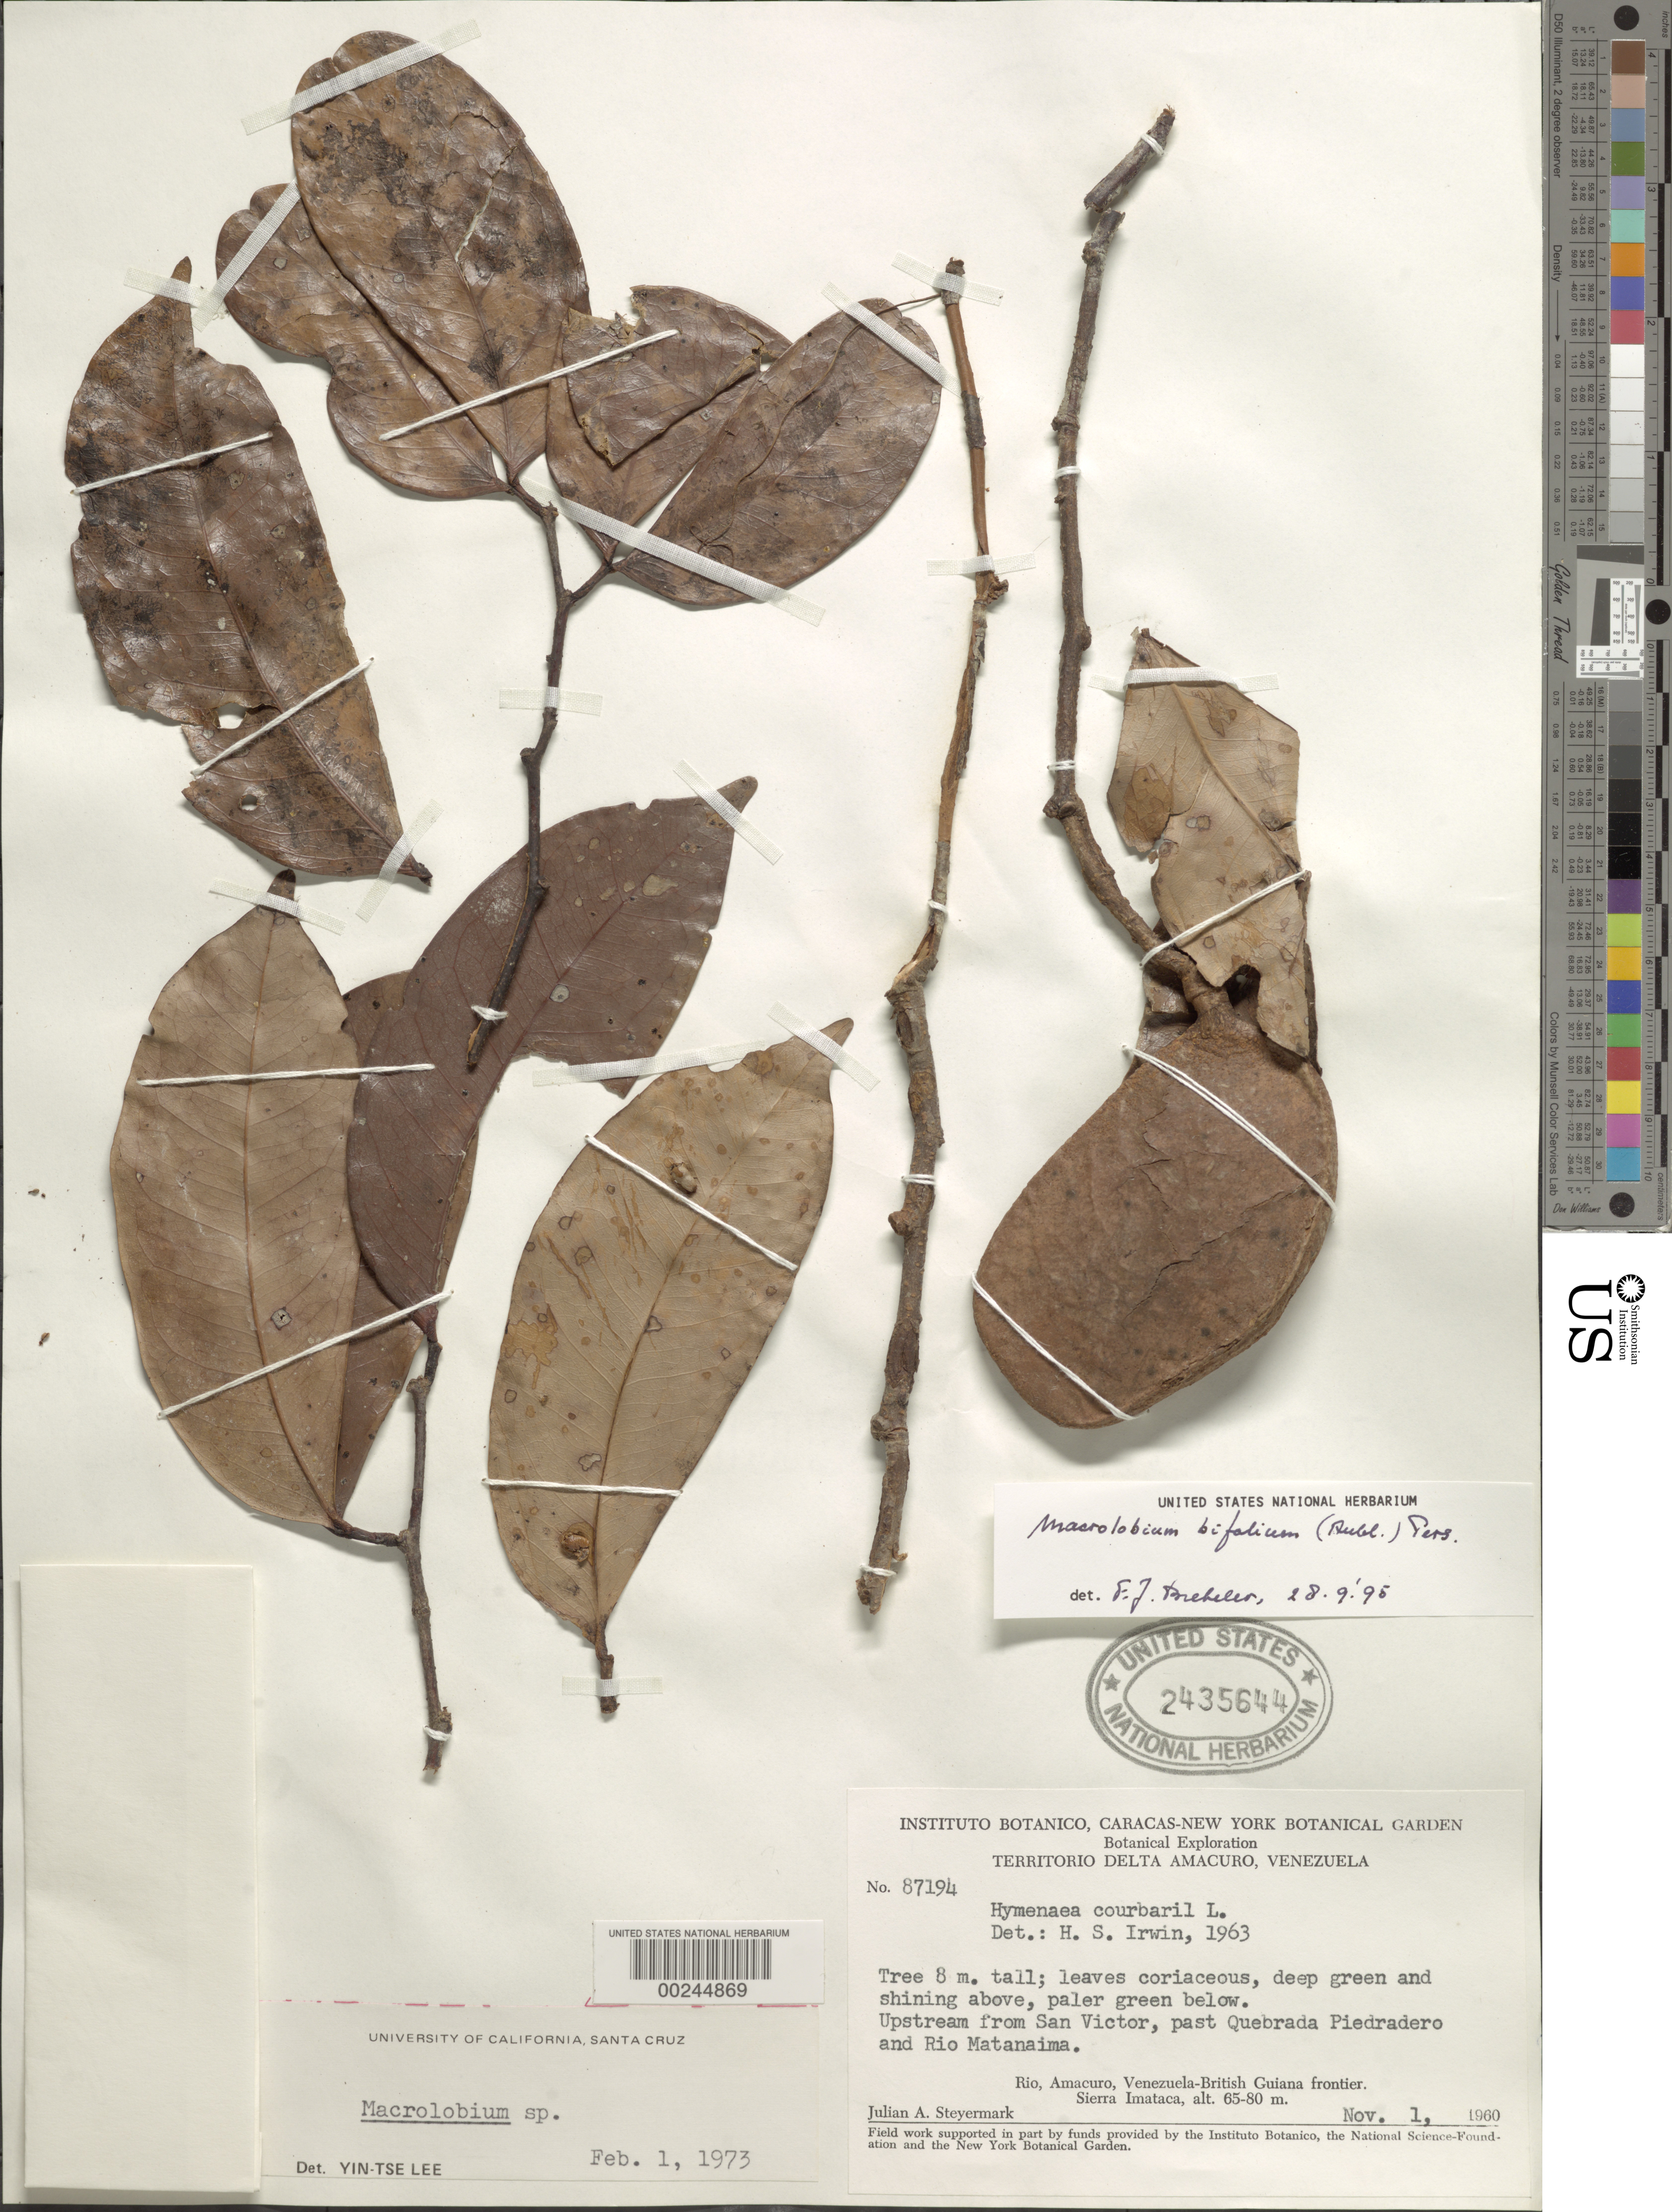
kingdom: Plantae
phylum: Tracheophyta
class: Magnoliopsida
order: Fabales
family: Fabaceae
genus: Macrolobium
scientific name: Macrolobium bifolium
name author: (Aubl.) Pers.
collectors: J. Steyermark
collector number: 87194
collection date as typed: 01 Nov 1960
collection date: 1960-11-01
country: Venezuela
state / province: Delta Amacuro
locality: Upstream from San Victor, past Quebrada Piedradero and Rio Matanaima; Venezuela-Guyana frontier; Sierra Imataca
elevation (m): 65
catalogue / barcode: US 2435644